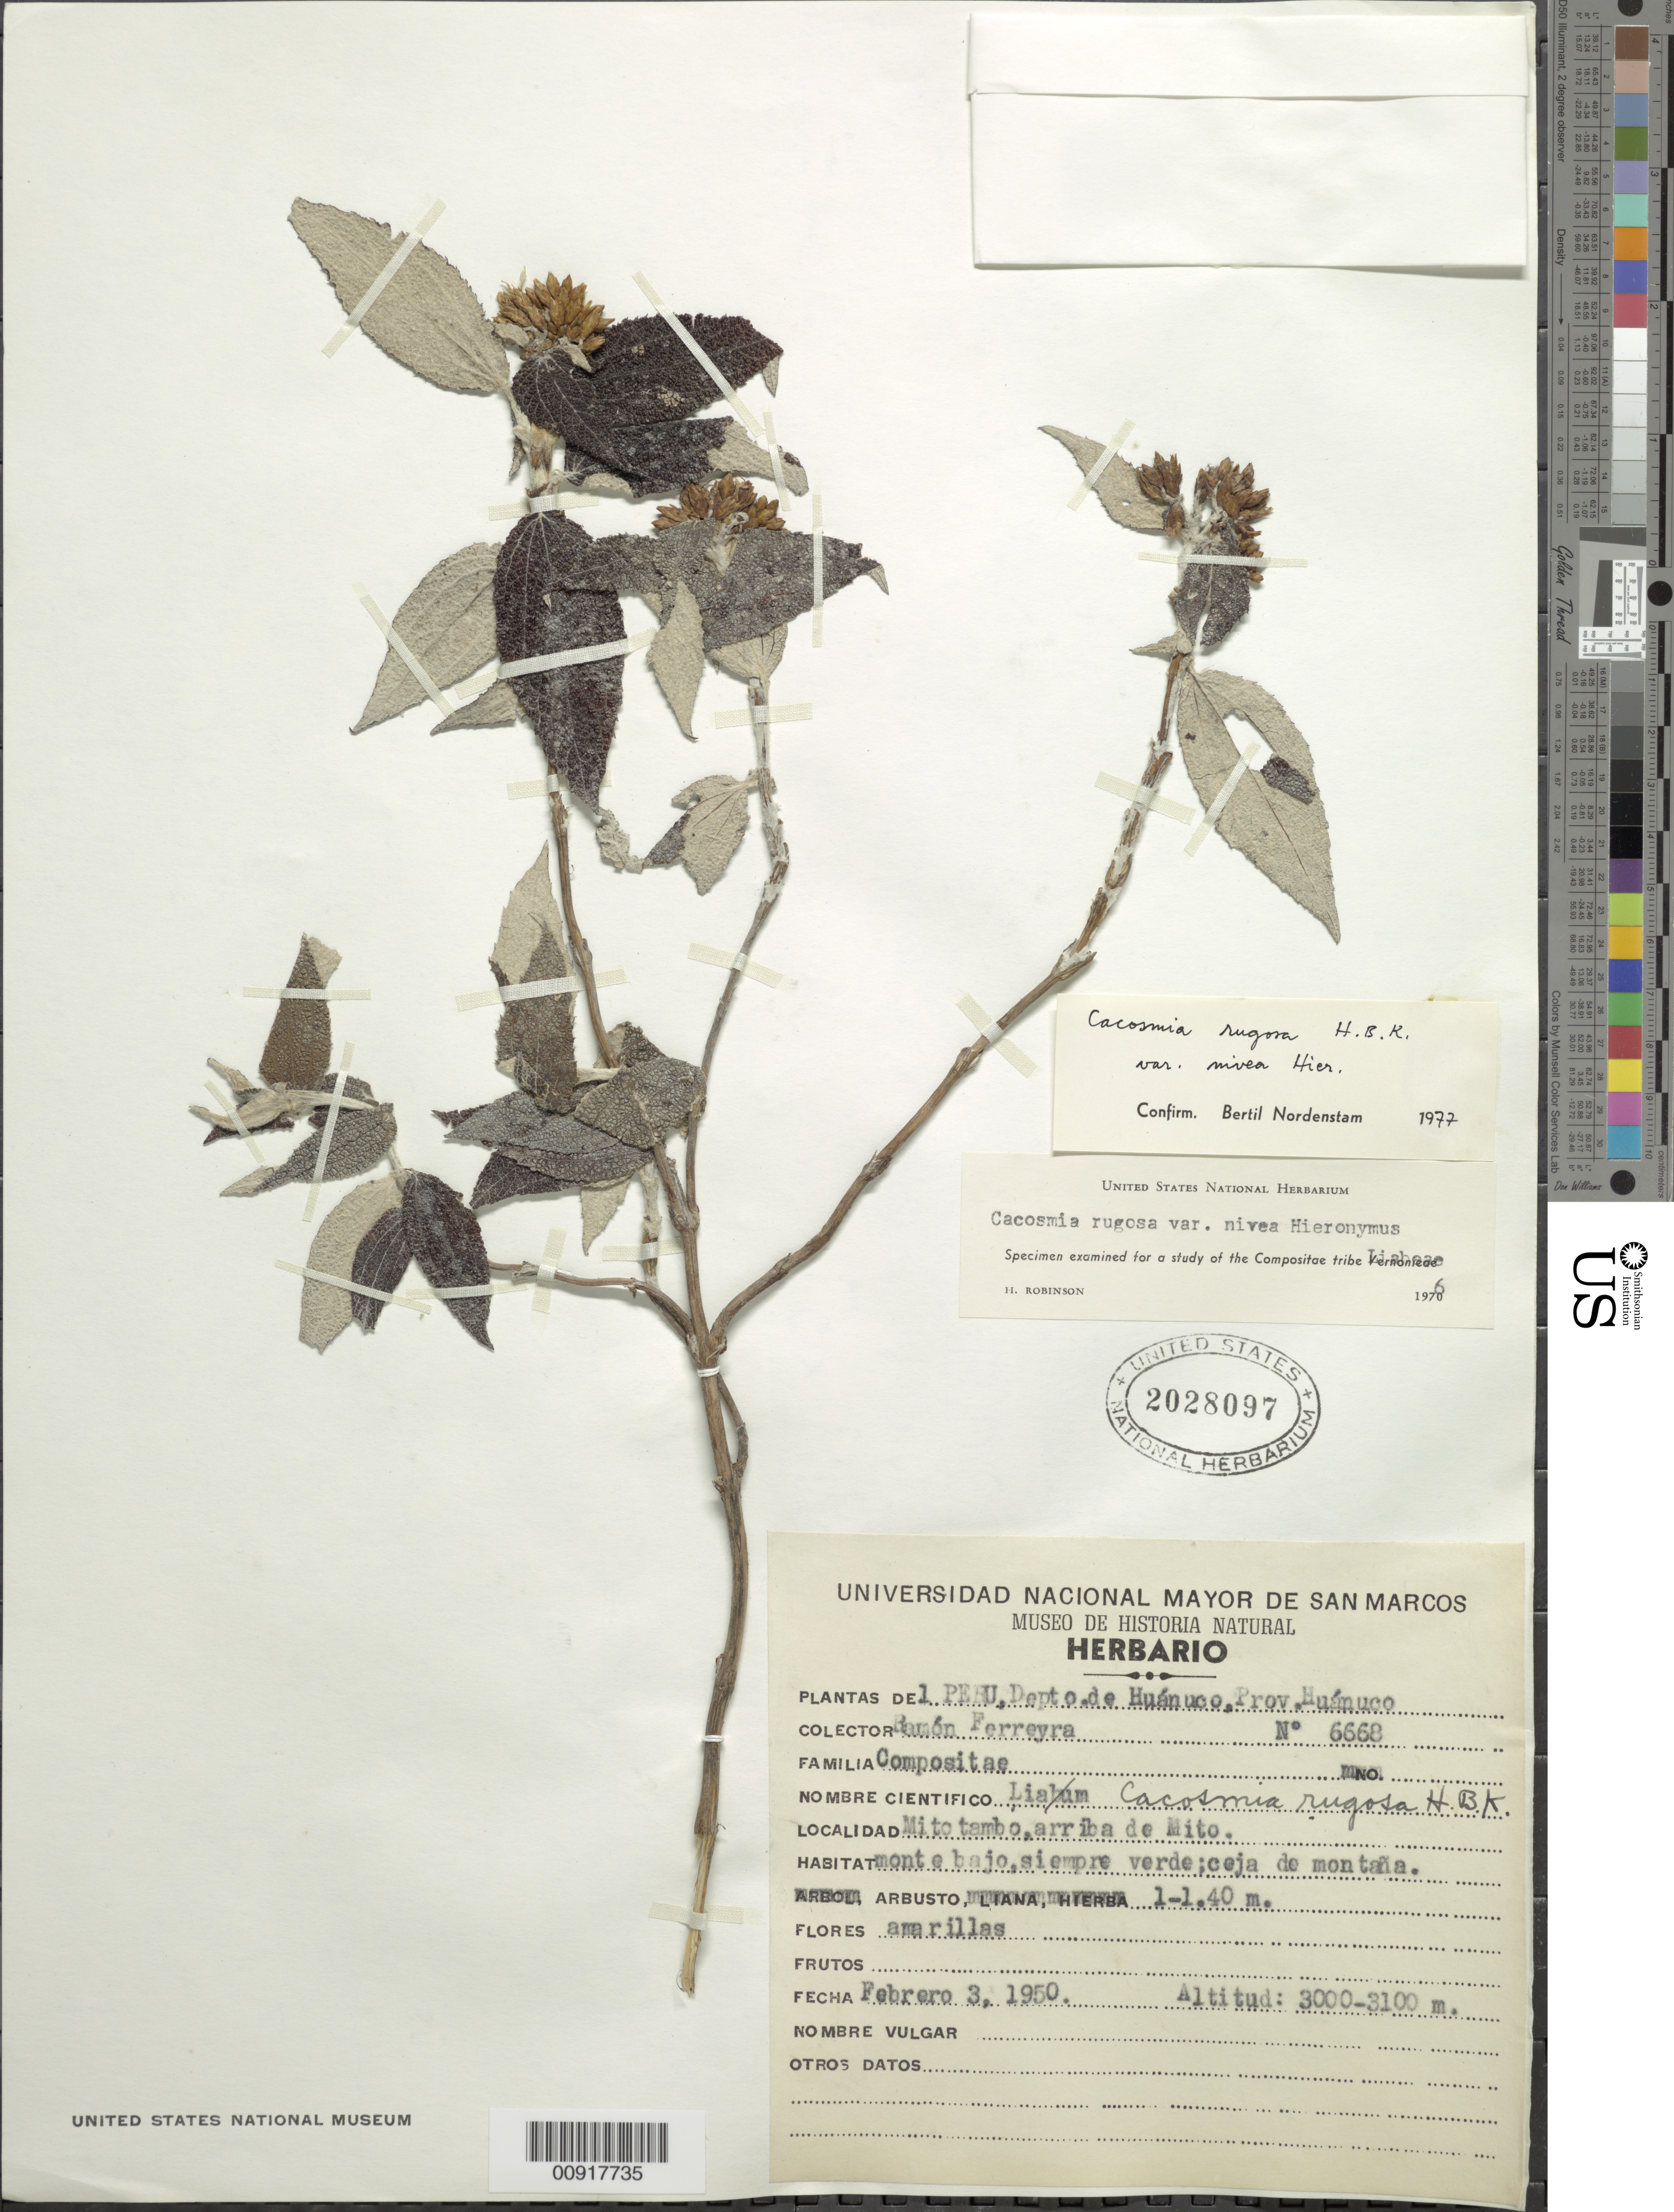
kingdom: Plantae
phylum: Tracheophyta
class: Magnoliopsida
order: Asterales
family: Asteraceae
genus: Cacosmia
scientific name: Cacosmia rugosa var. nivea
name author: Hieron.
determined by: Nordenstam, R. B.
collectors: R. A. Ferreyra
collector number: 6668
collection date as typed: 3 February 1950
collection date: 1950-02-03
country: Peru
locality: Prov. Huánuco, Dpto. Huánuco, Mitotamba, arriba de Mito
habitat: Monte bajo, siempre verde; ceja de montaña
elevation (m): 3000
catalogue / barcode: US 2028097